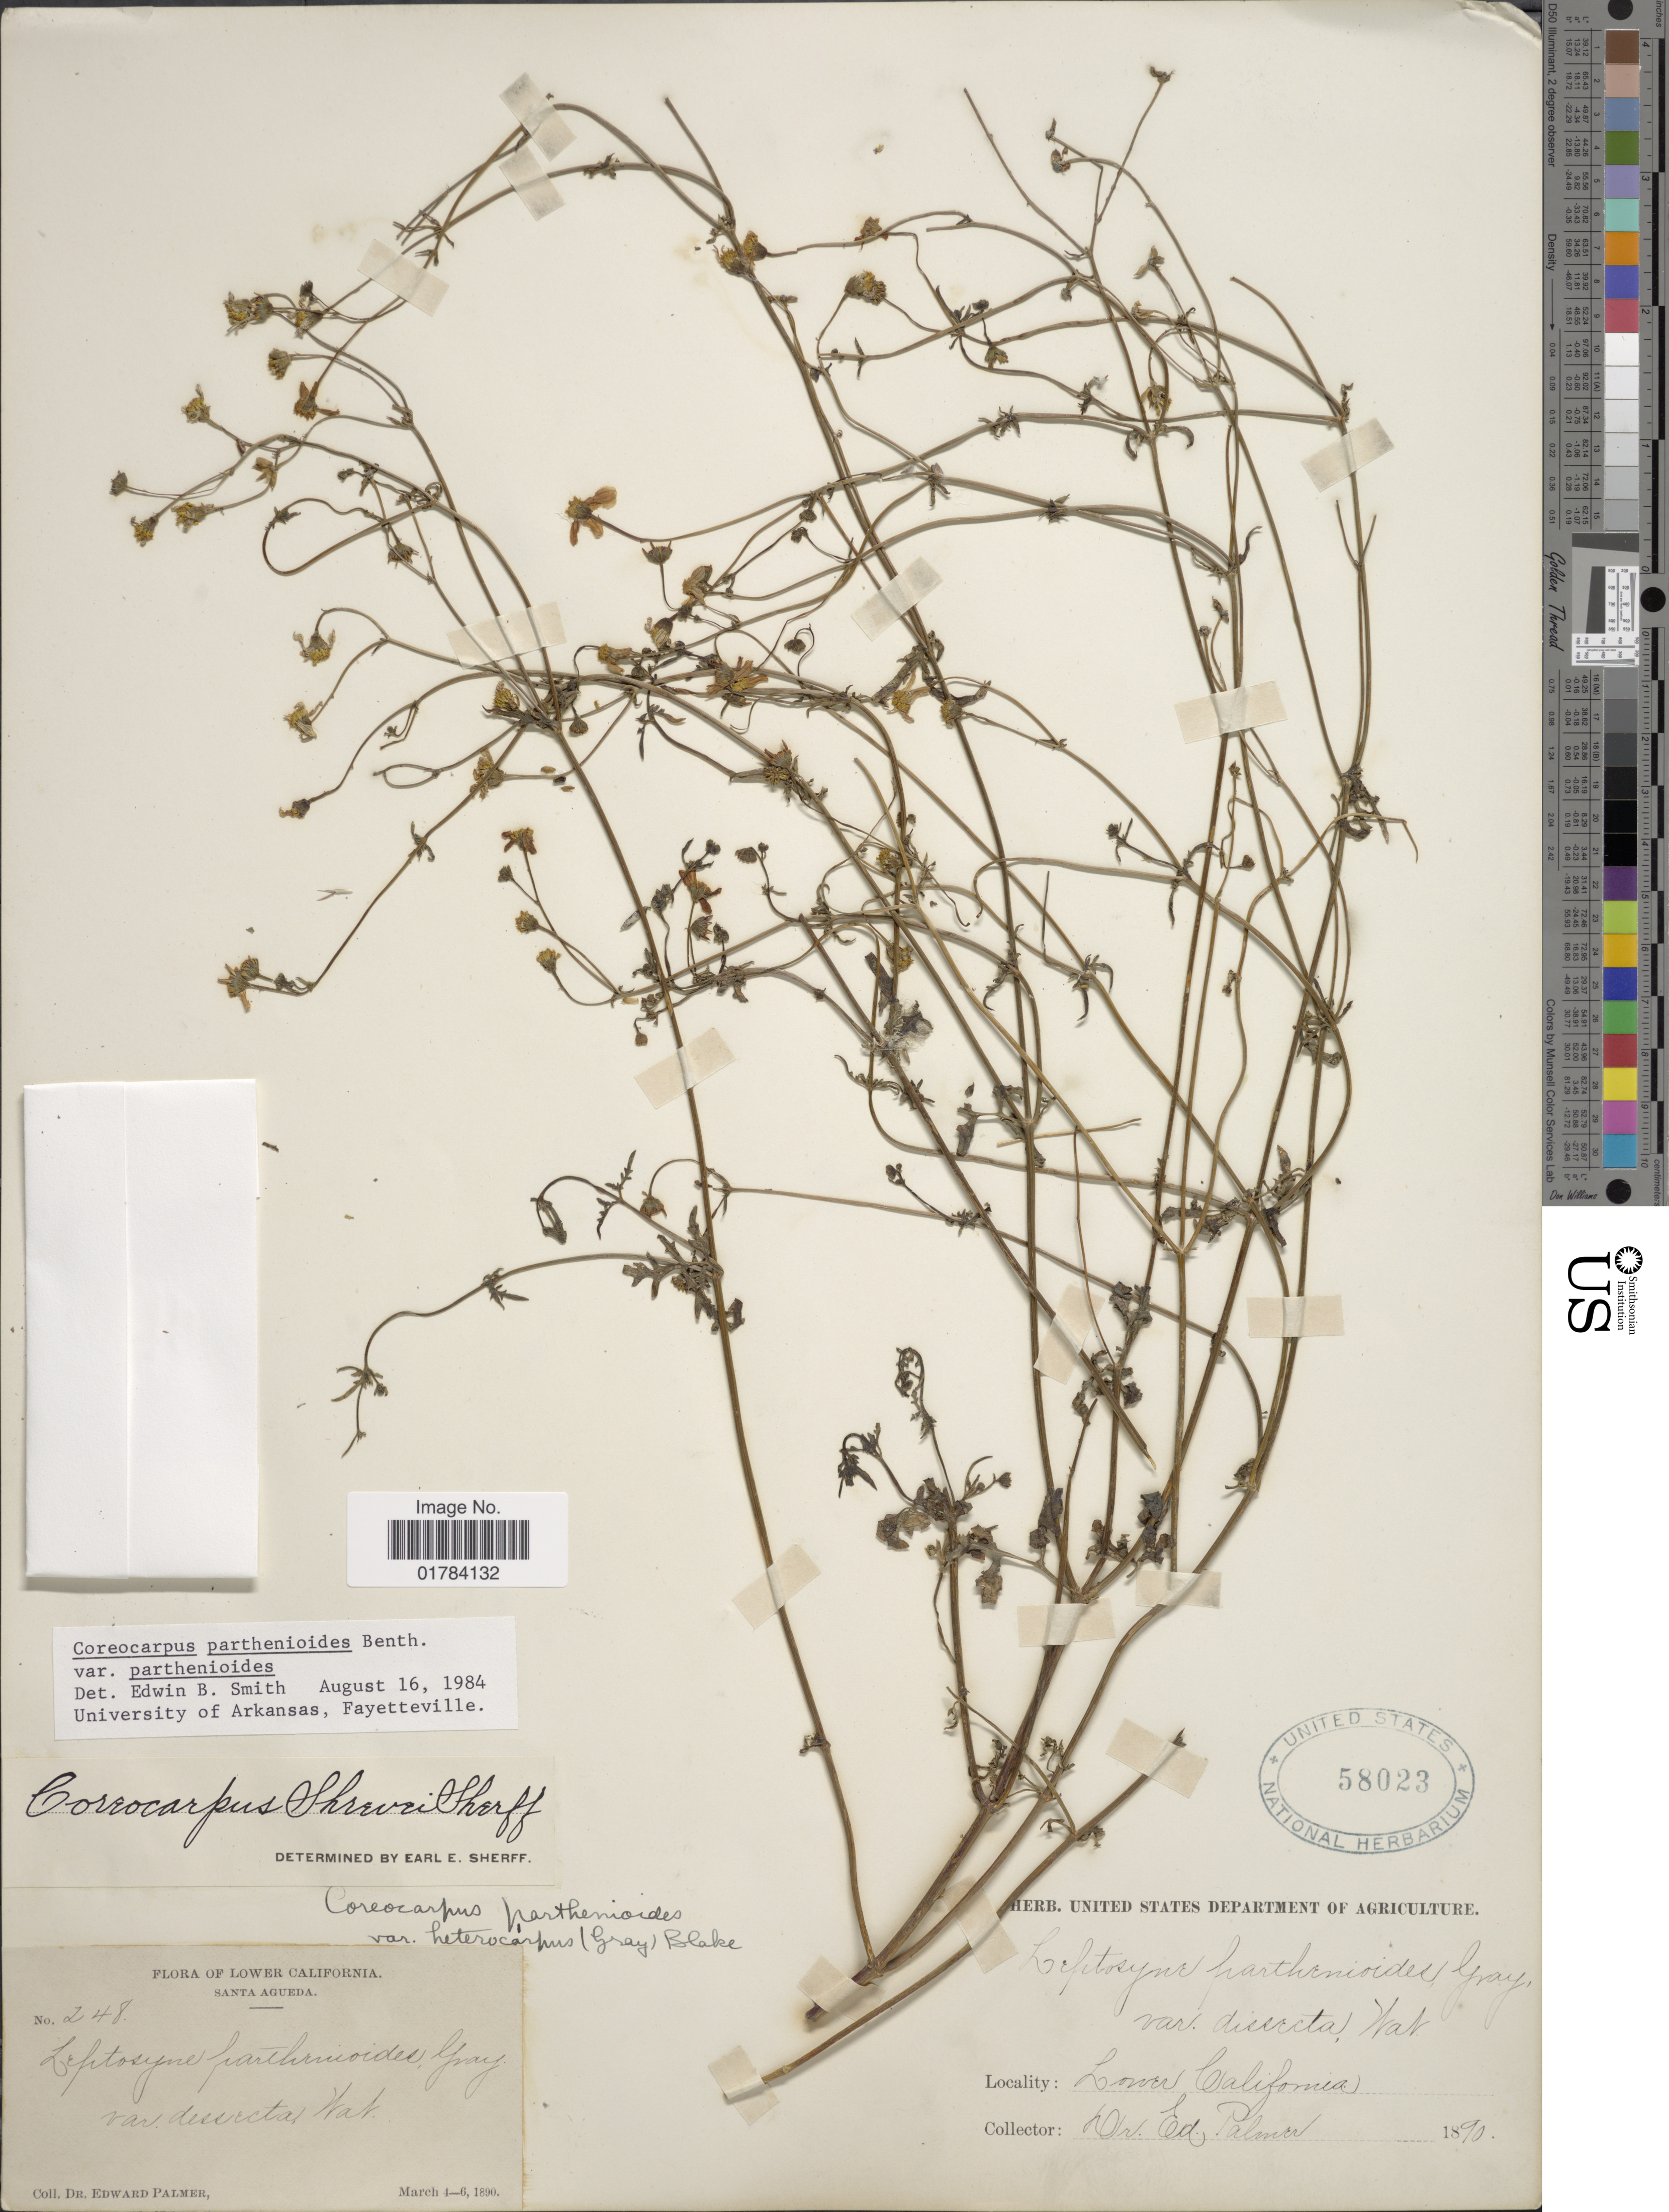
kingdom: Plantae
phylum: Tracheophyta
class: Magnoliopsida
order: Asterales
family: Asteraceae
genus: Coreocarpus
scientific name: Coreocarpus parthenioides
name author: Benth.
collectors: E. Palmer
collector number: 248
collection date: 1890-03-04/1890-03-06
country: Mexico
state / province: Baja California Sur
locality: Lower California, Santa Agueda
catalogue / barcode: US 58023